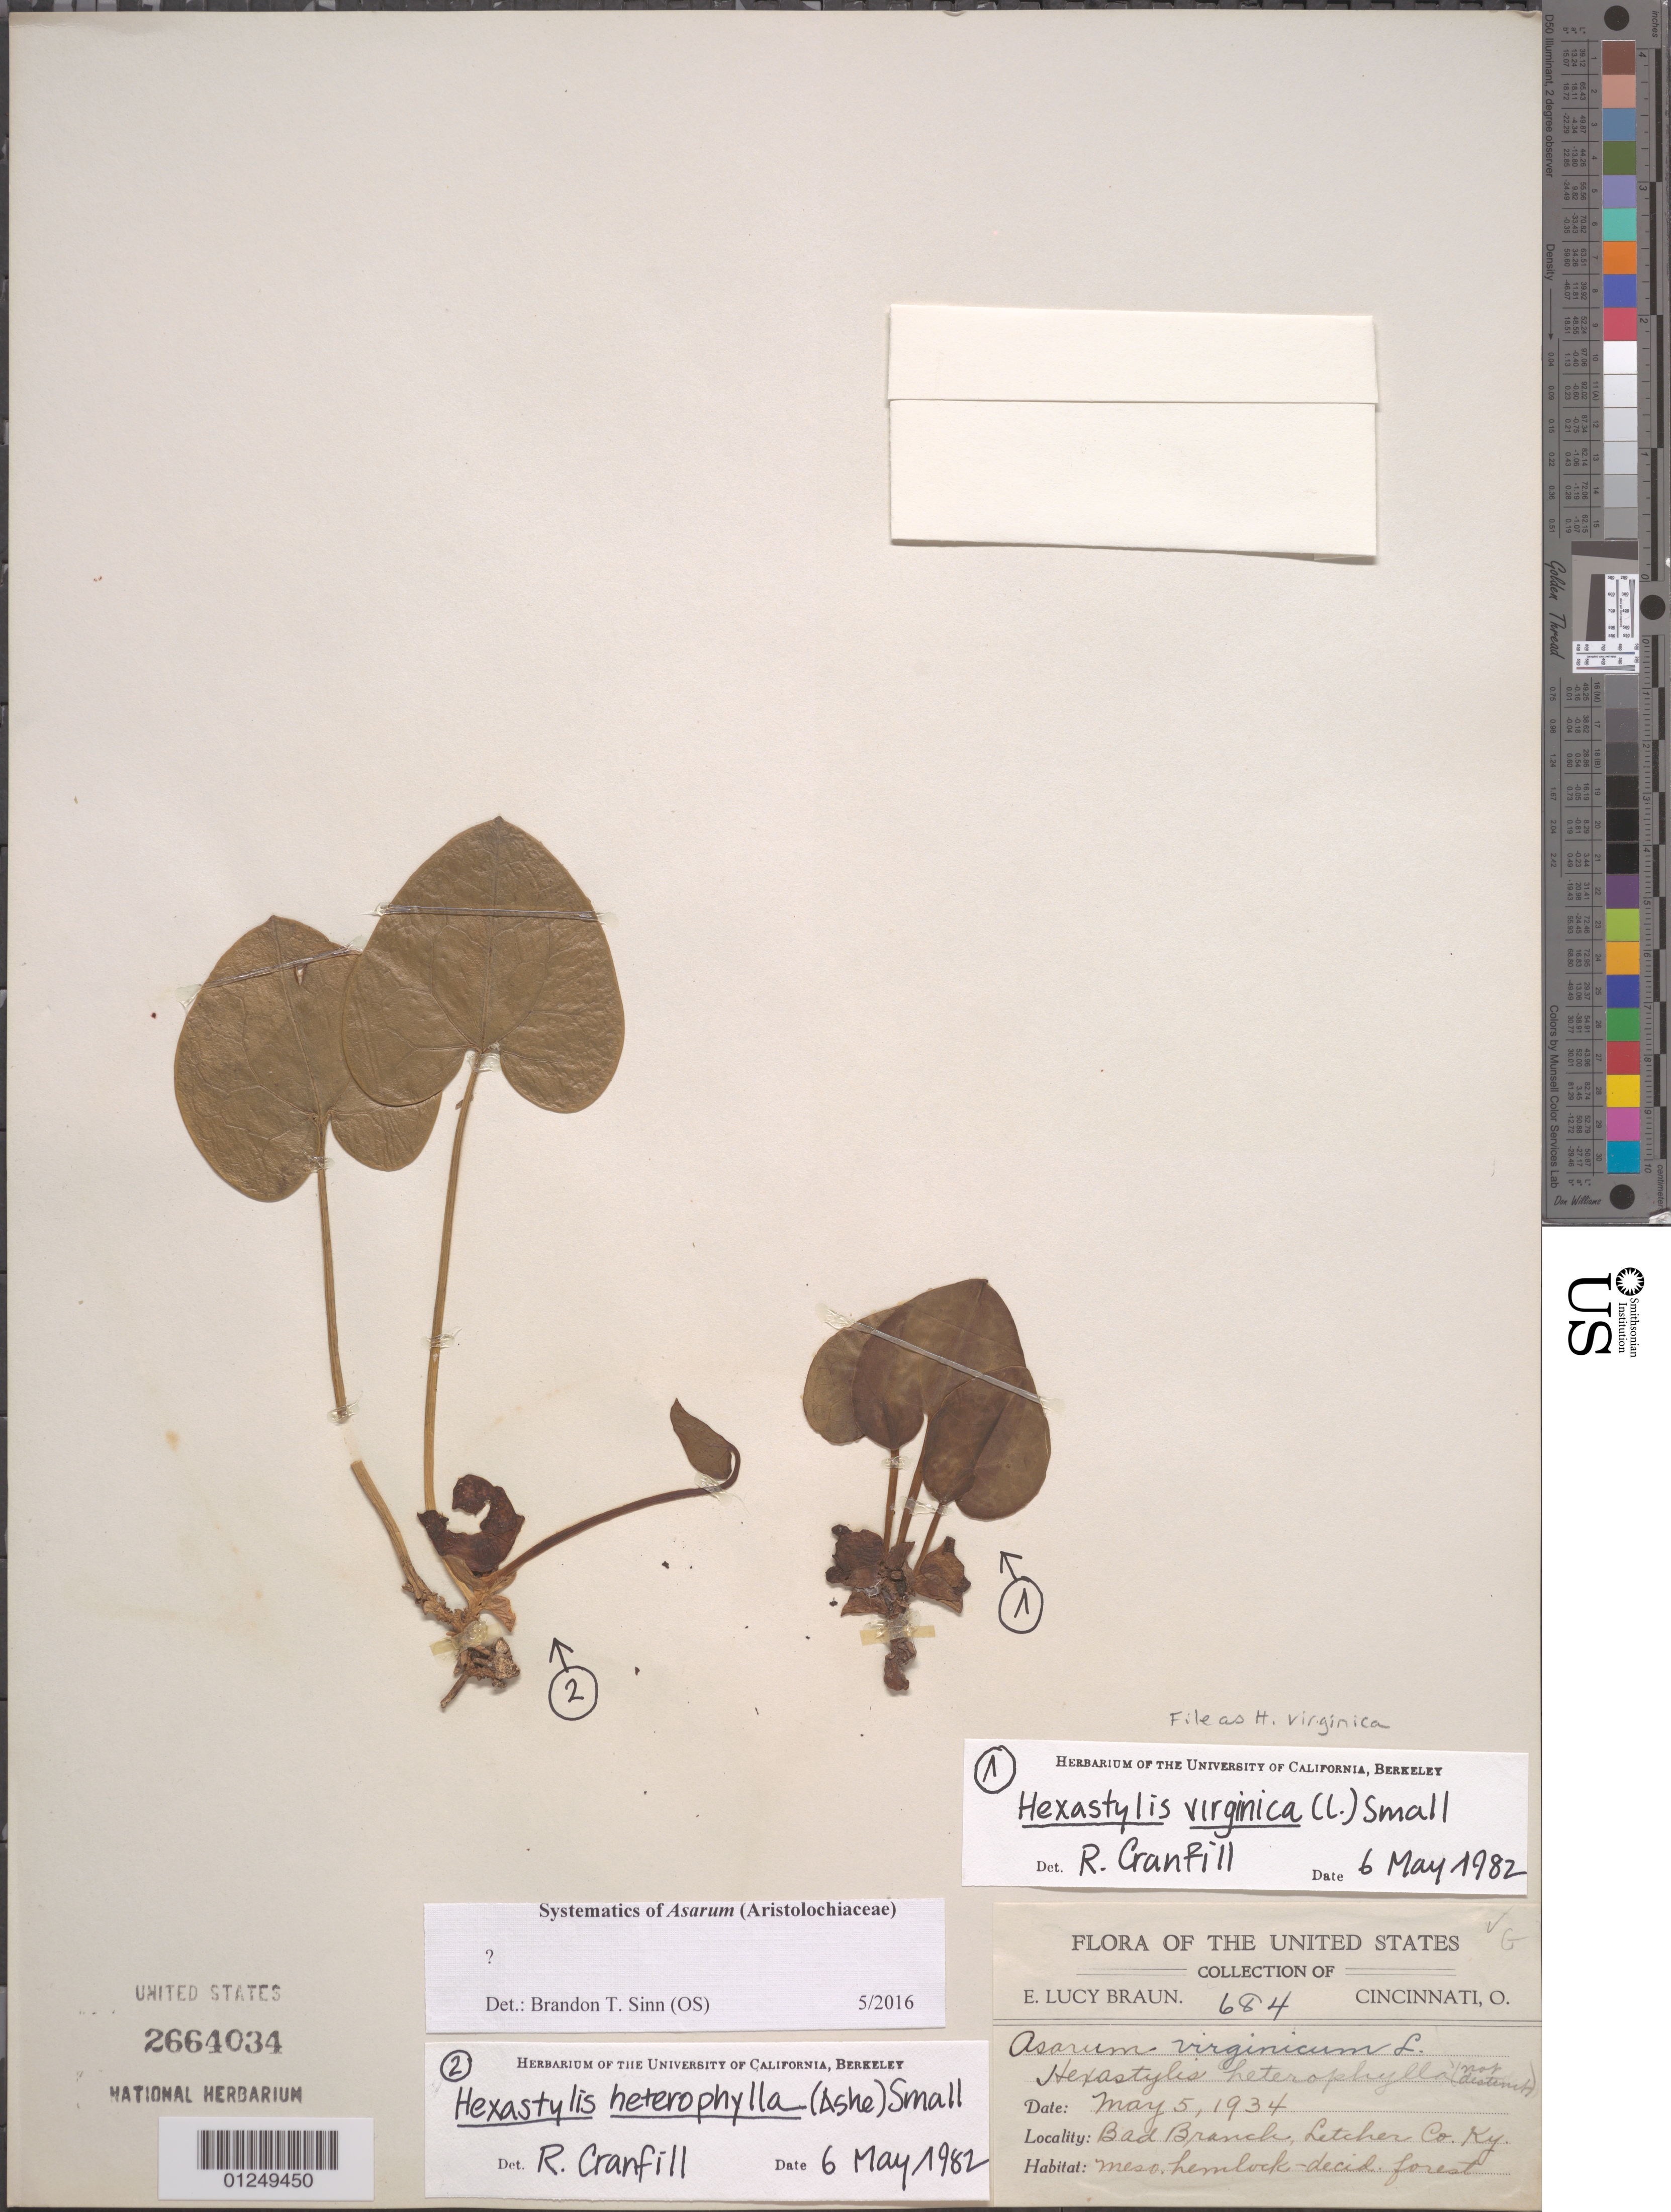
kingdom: Plantae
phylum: Tracheophyta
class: Magnoliopsida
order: Piperales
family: Aristolochiaceae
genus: Hexastylis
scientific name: Hexastylis virginica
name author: (L.) Small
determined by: Cranfill, R.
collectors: E. L. Braun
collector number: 684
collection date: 1934-05-05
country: United States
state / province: Kentucky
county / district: Letcher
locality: Bad Branch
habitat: Meso. hemlock-decid. forest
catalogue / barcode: US 2664034